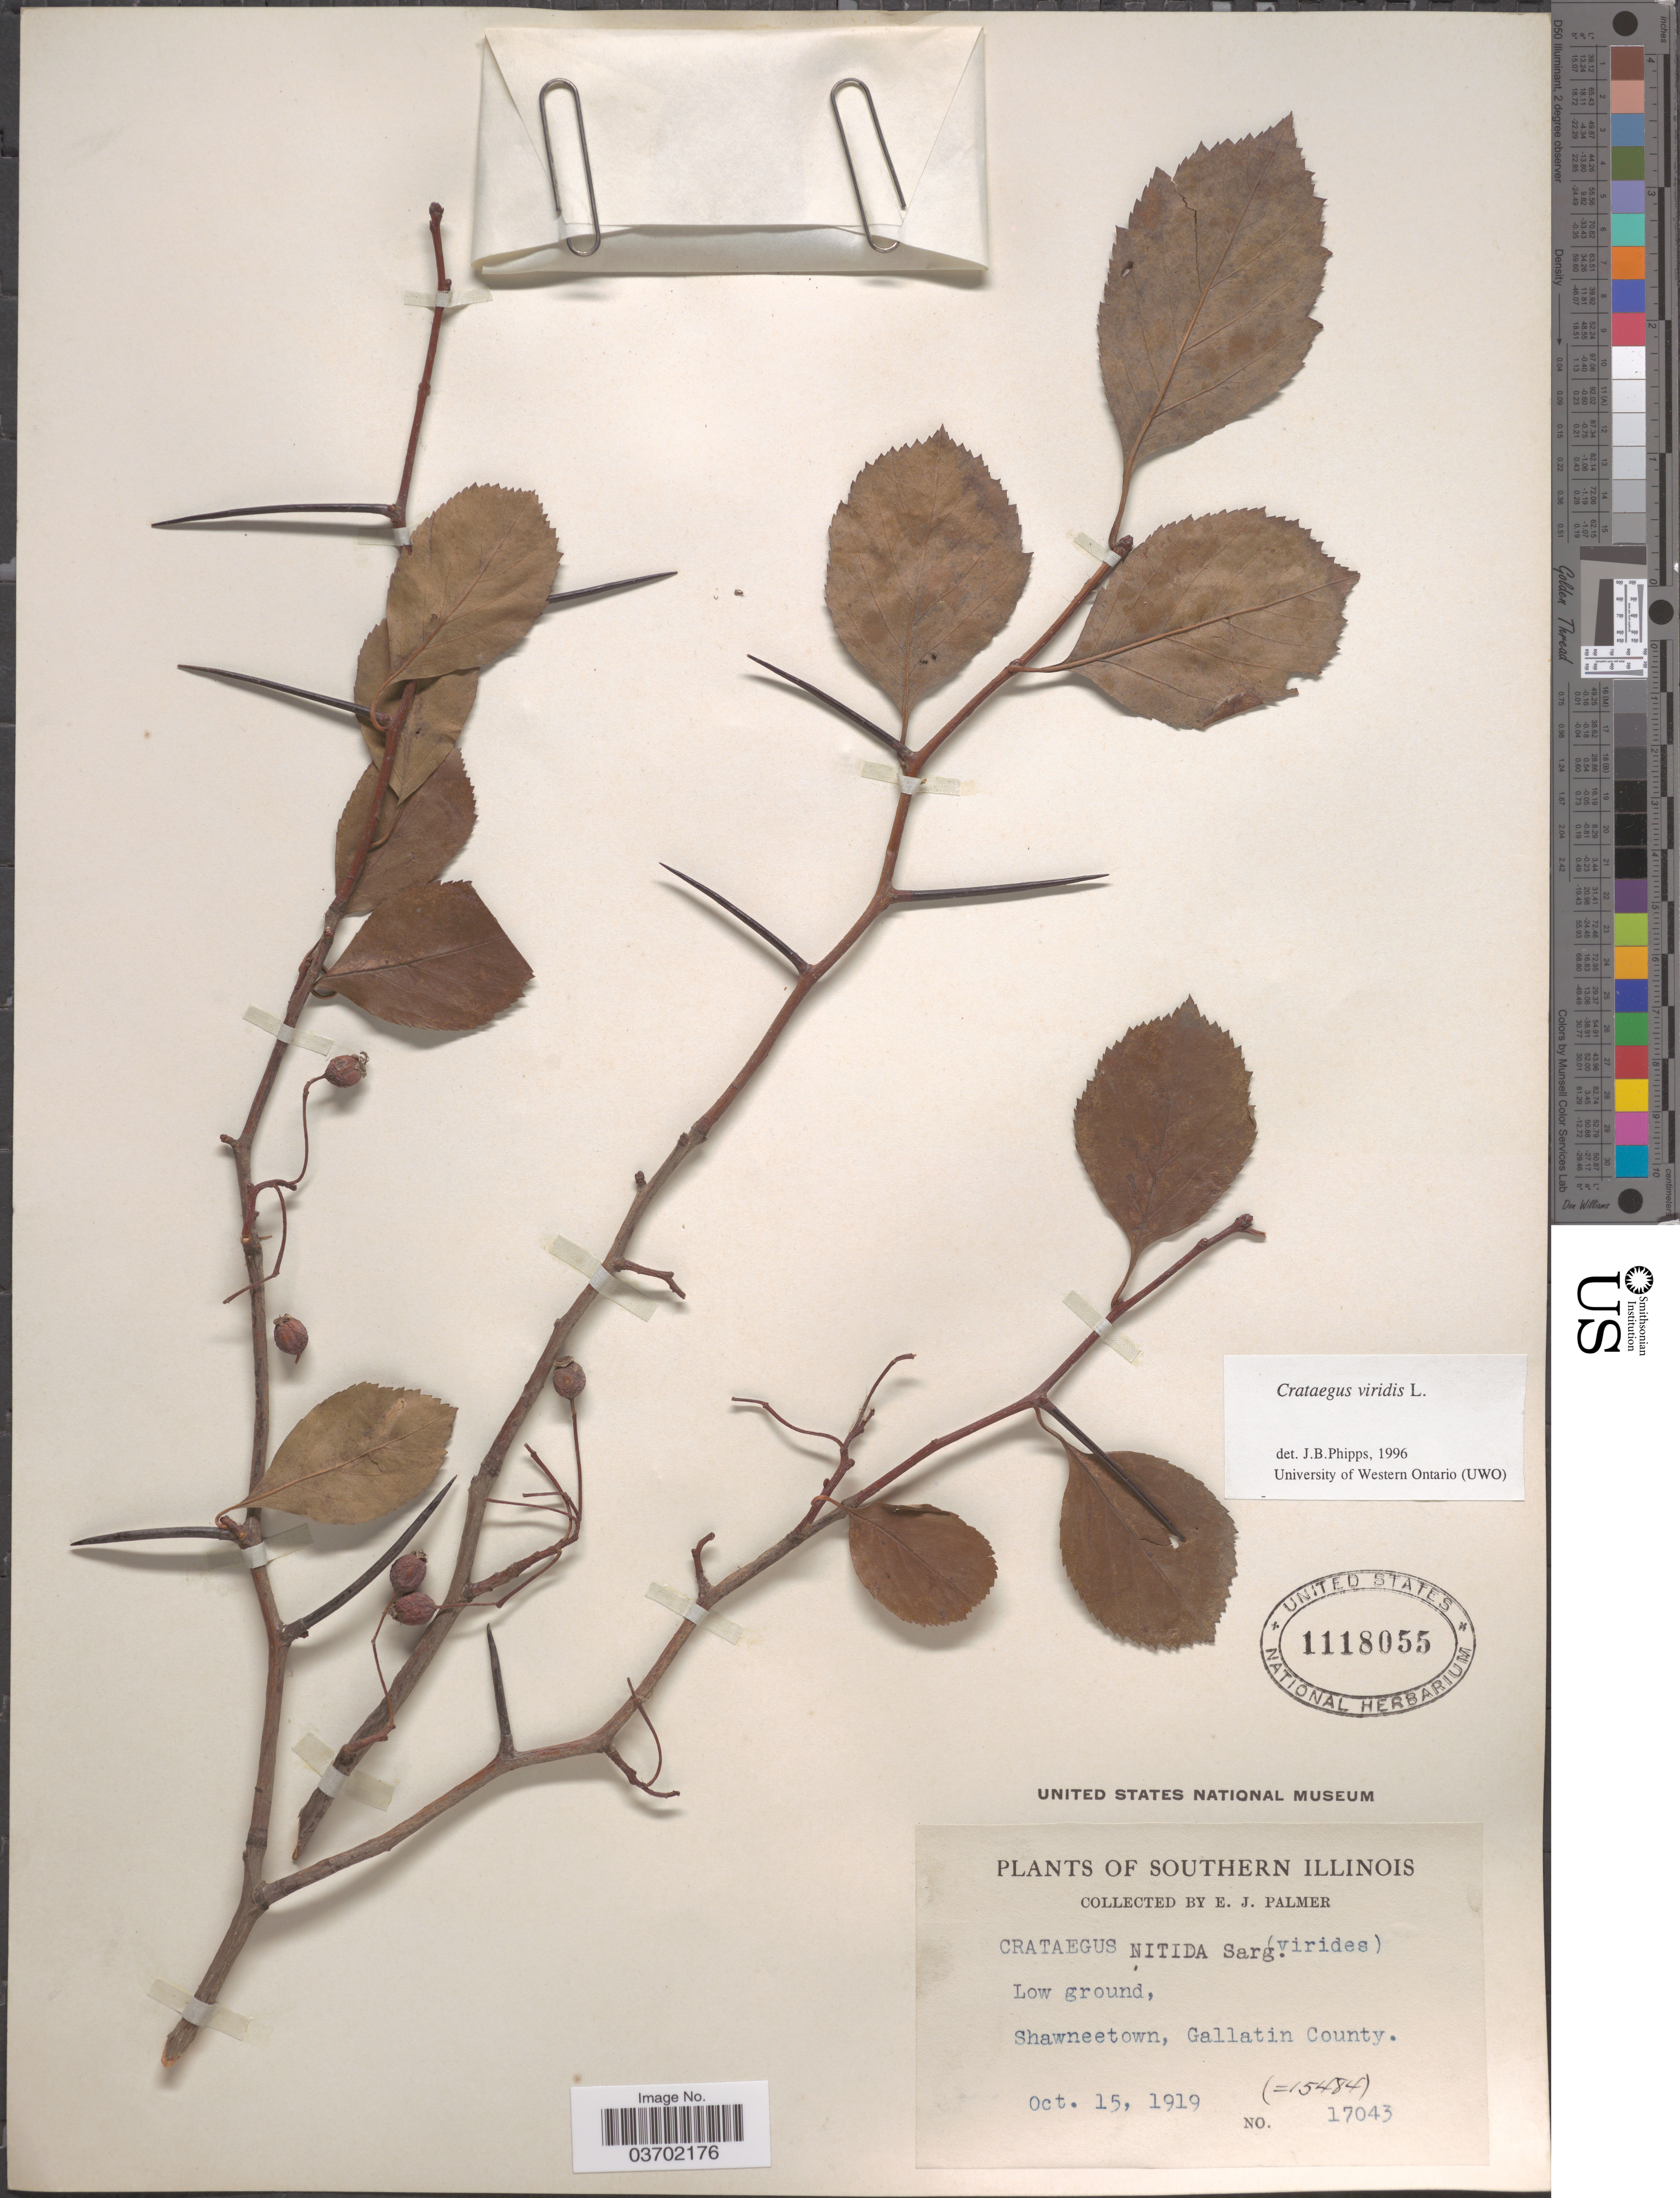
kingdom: Plantae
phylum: Tracheophyta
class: Magnoliopsida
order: Rosales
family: Rosaceae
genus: Crataegus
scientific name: Crataegus viridis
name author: L.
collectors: E. J. Palmer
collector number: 17043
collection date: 1919-10-15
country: United States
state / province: Illinois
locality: Southern Illinois. Shawneetown, Gallatin County.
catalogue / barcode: US 1118055